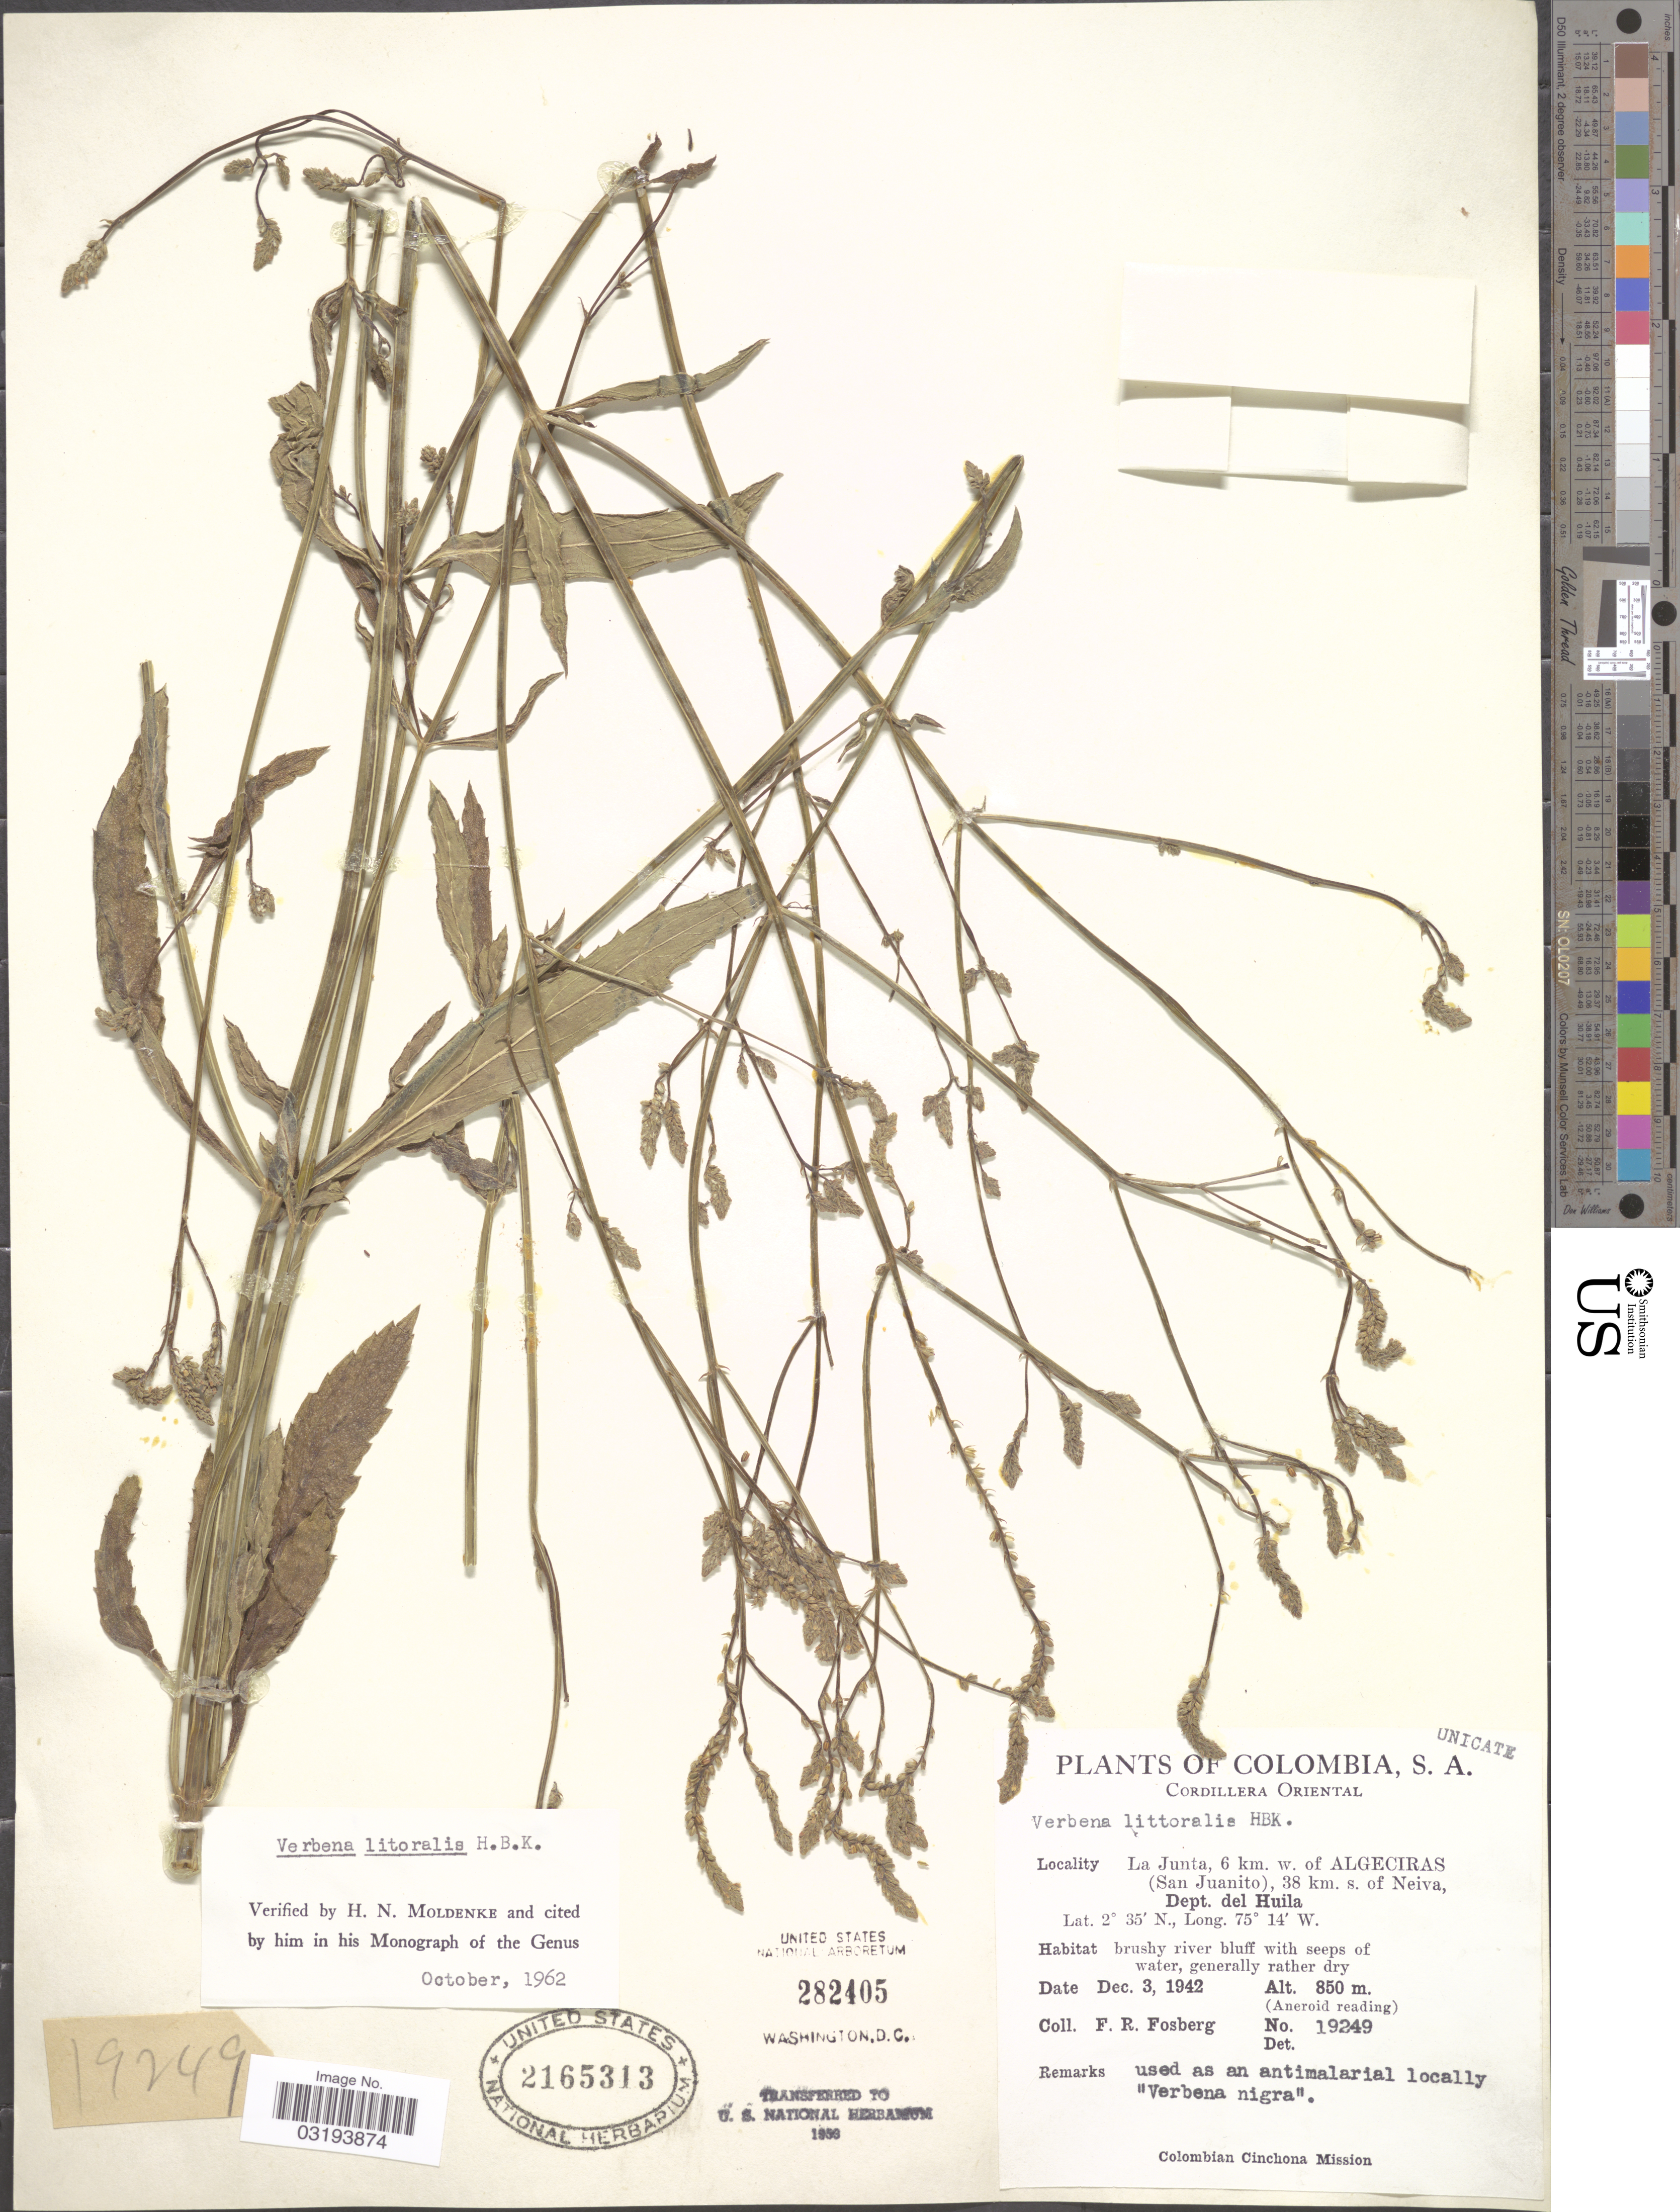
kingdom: Plantae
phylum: Tracheophyta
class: Magnoliopsida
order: Lamiales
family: Verbenaceae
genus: Verbena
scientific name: Verbena litoralis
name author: Kunth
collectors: F. R. Fosberg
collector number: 19249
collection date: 1942-12-03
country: Colombia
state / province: Huila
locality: Cordillera Oriental, La Junta, 6 km. w. of Algeciras (San Juanito), 38 km. s. of Neiva, Dept. del Huila.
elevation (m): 850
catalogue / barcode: US 2165313